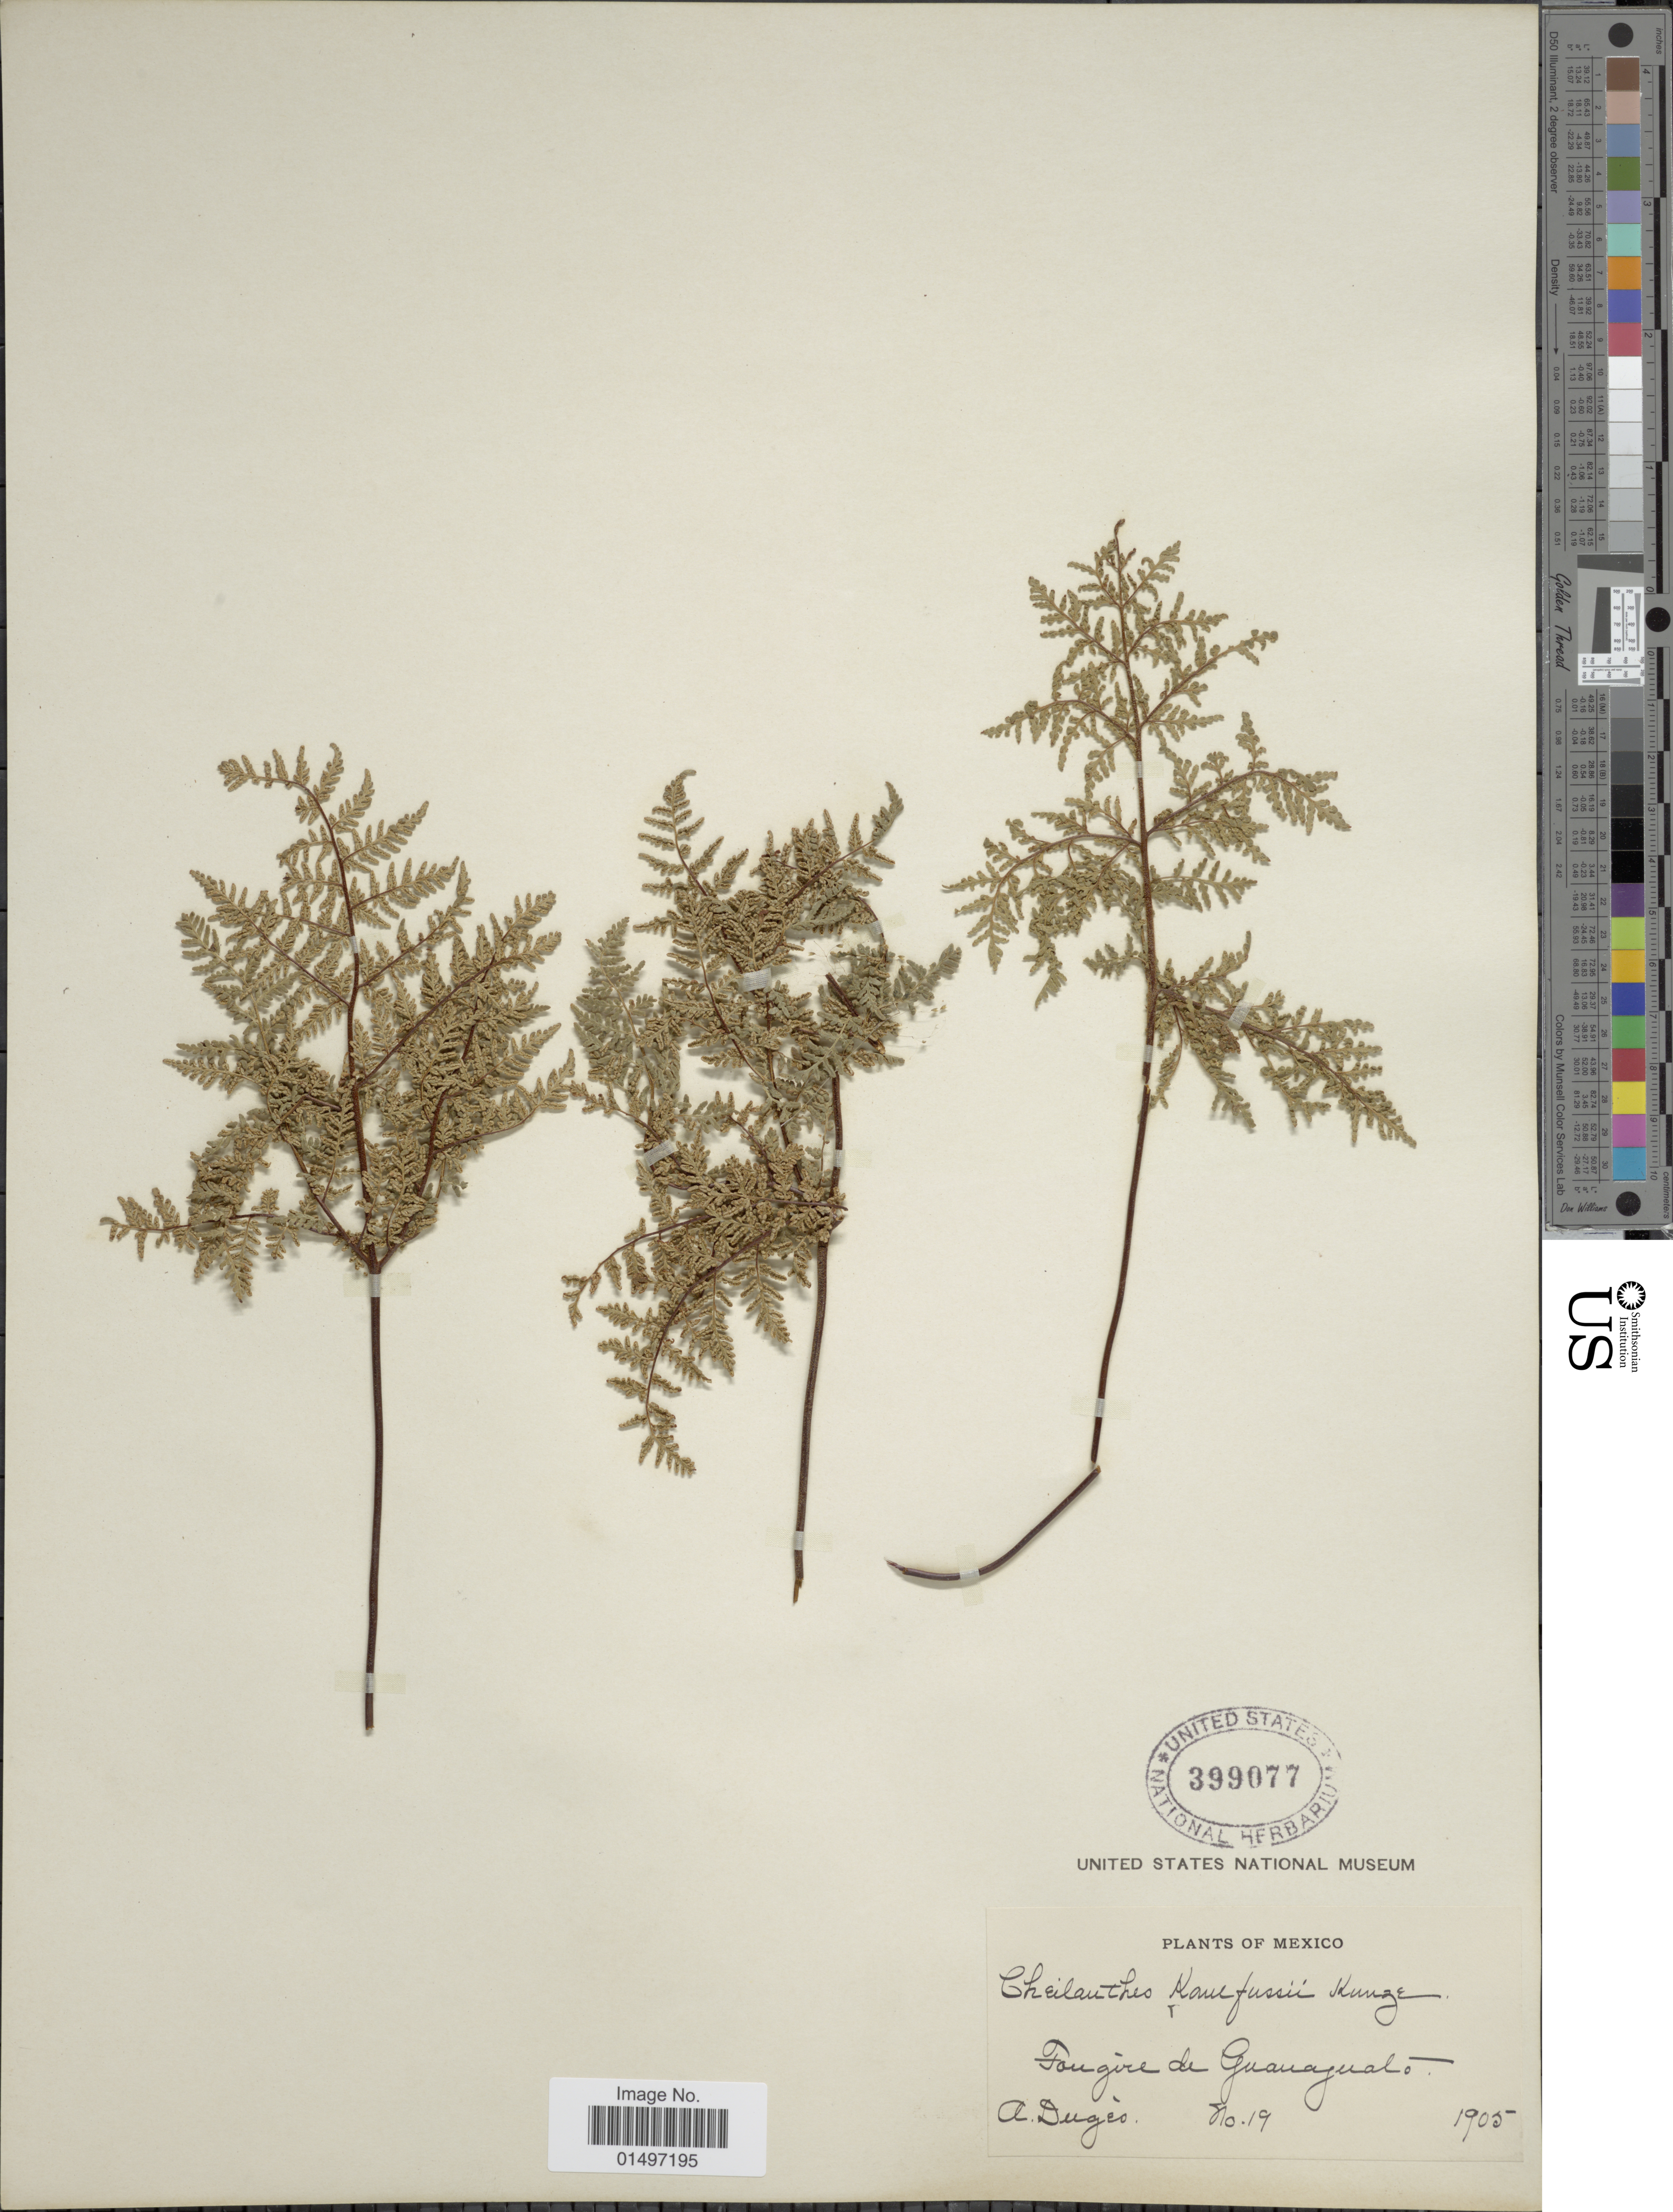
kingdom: Plantae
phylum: Tracheophyta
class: Polypodiopsida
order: Polypodiales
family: Pteridaceae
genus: Gaga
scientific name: Gaga kaulfussii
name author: (Kunze) Fay W. Li & Windham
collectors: A. Duges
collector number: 19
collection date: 1905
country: Mexico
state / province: México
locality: Mexico, Tougire de Guauajualo.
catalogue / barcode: US 399077